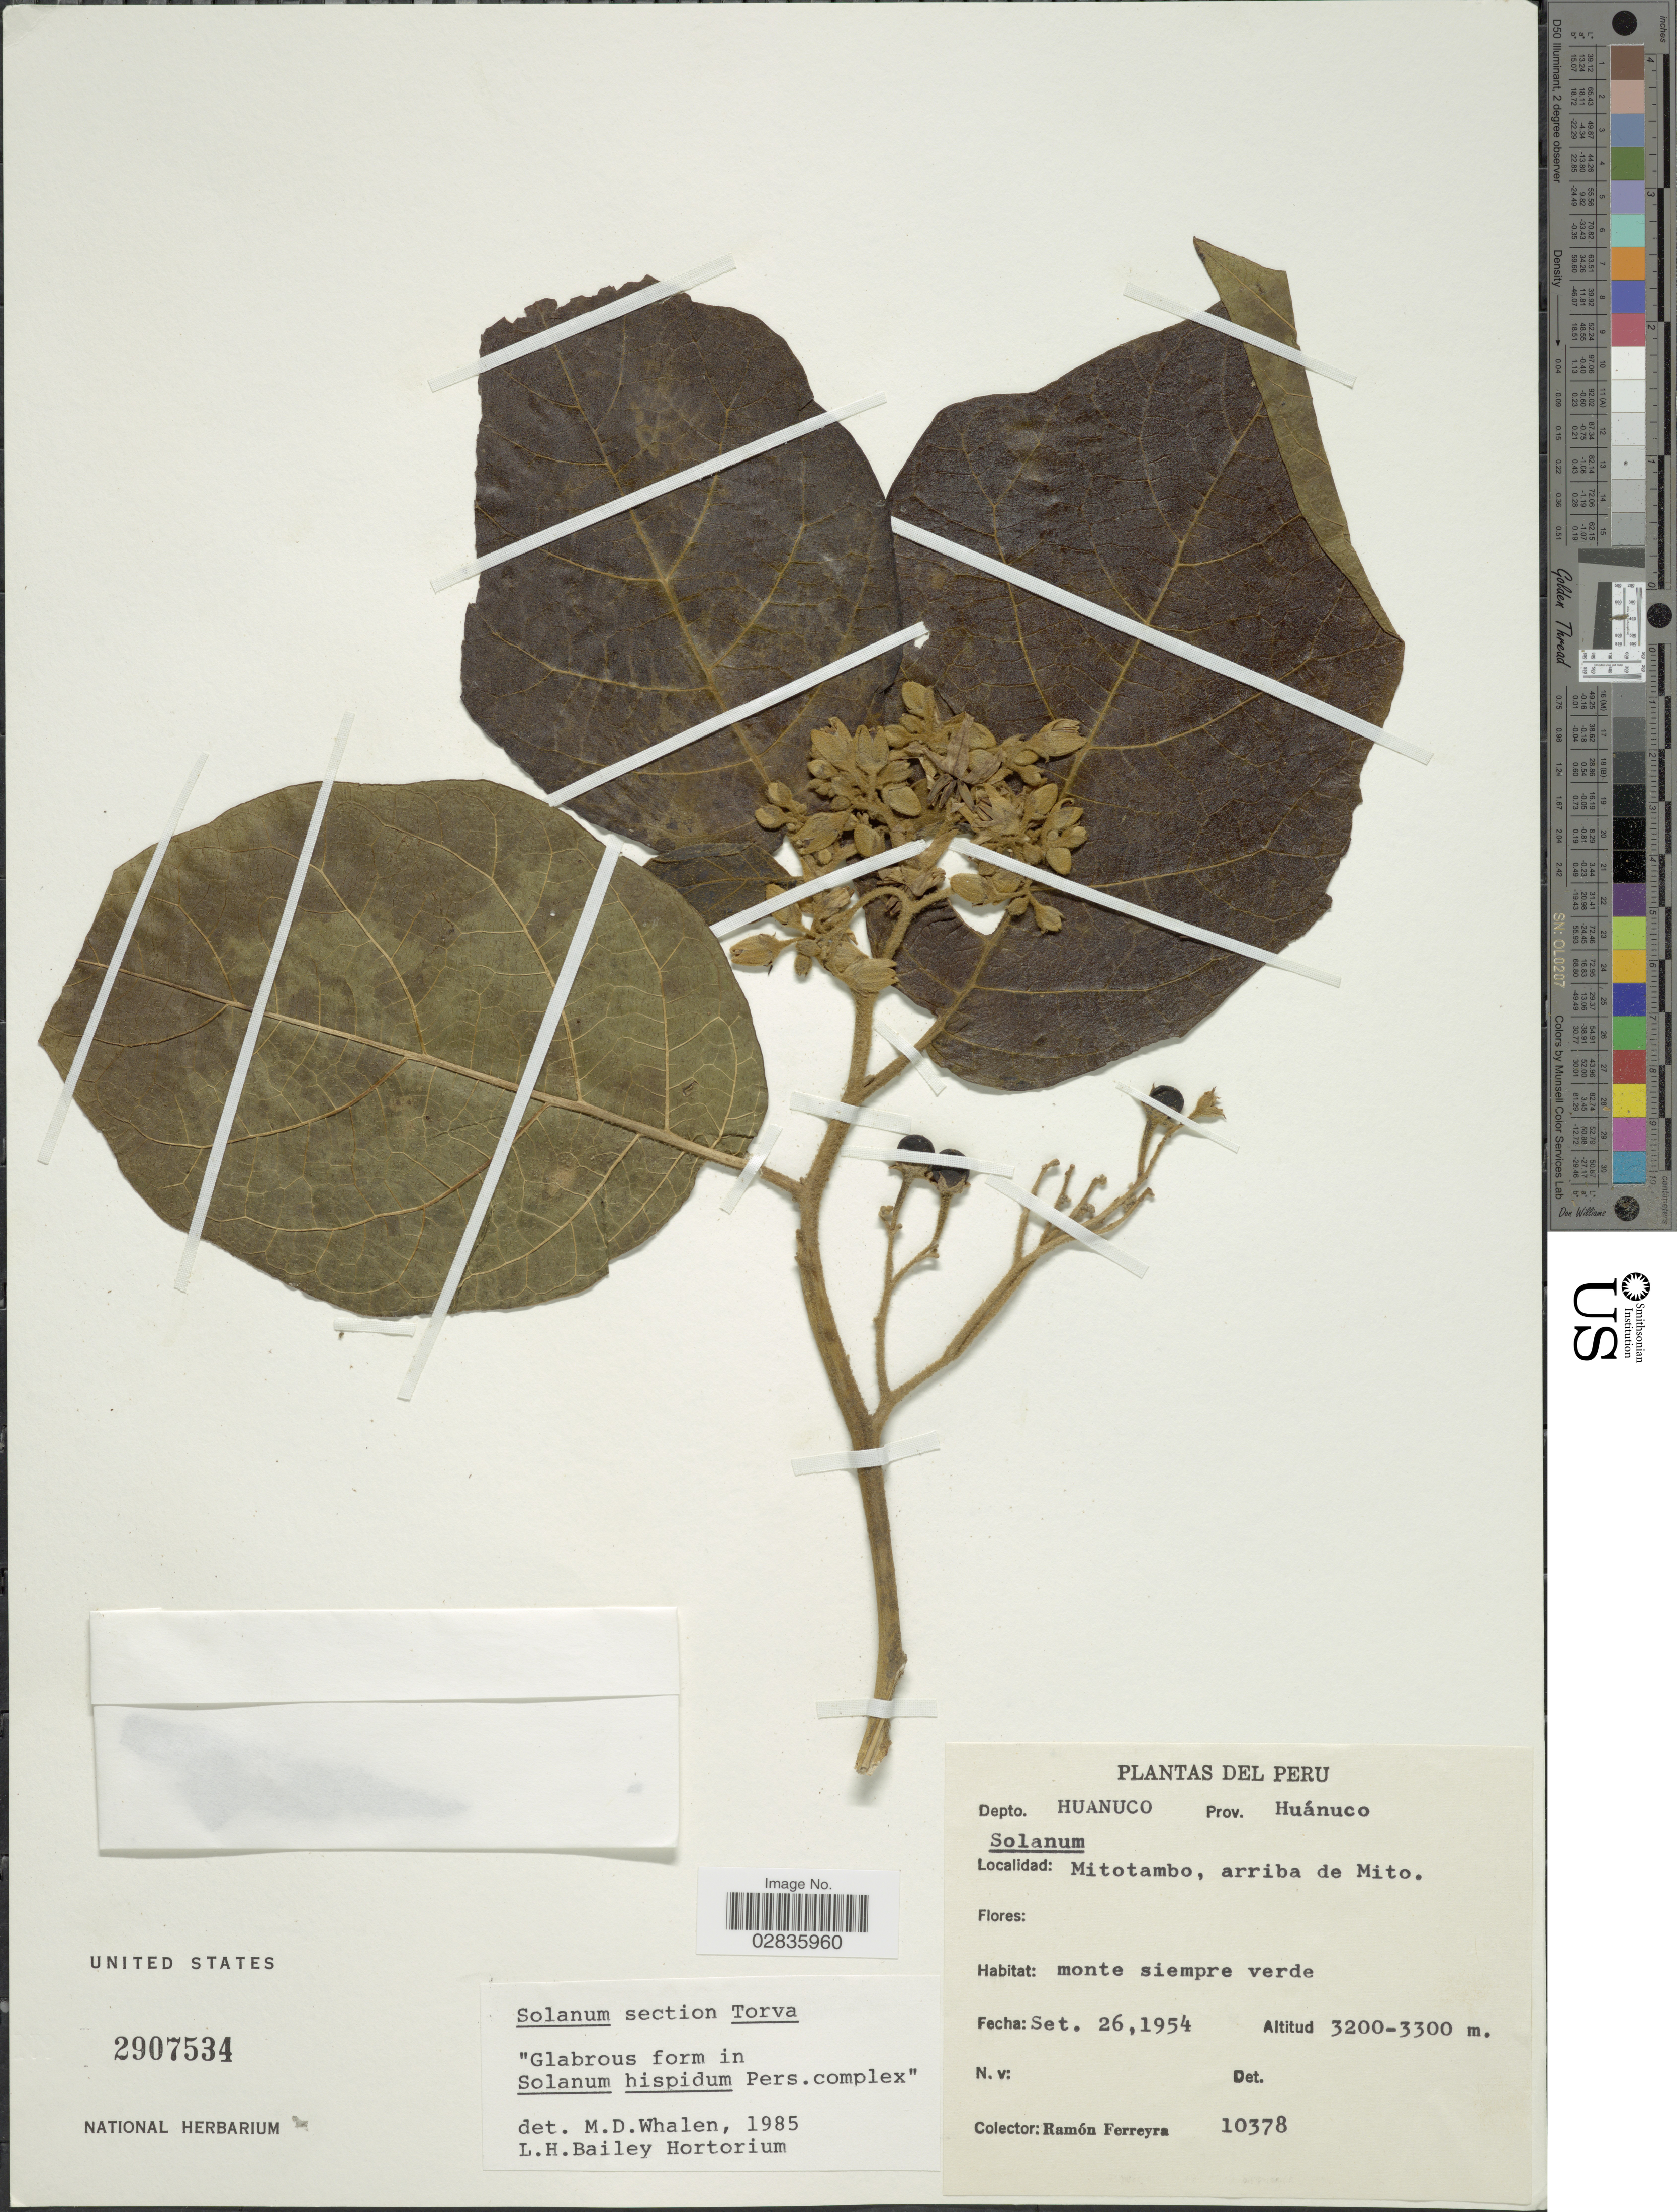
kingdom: Plantae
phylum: Tracheophyta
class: Magnoliopsida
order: Solanales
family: Solanaceae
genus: Solanum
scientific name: Solanum hispidum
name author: Pers.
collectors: R. A. Ferreyra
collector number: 10378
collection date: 1954-09-26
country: Peru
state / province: Huánuco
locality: Depto. Huanuco. Prov. Huánuco. Mitotambo, arriba de Mito.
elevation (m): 3200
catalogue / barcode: US 2907534